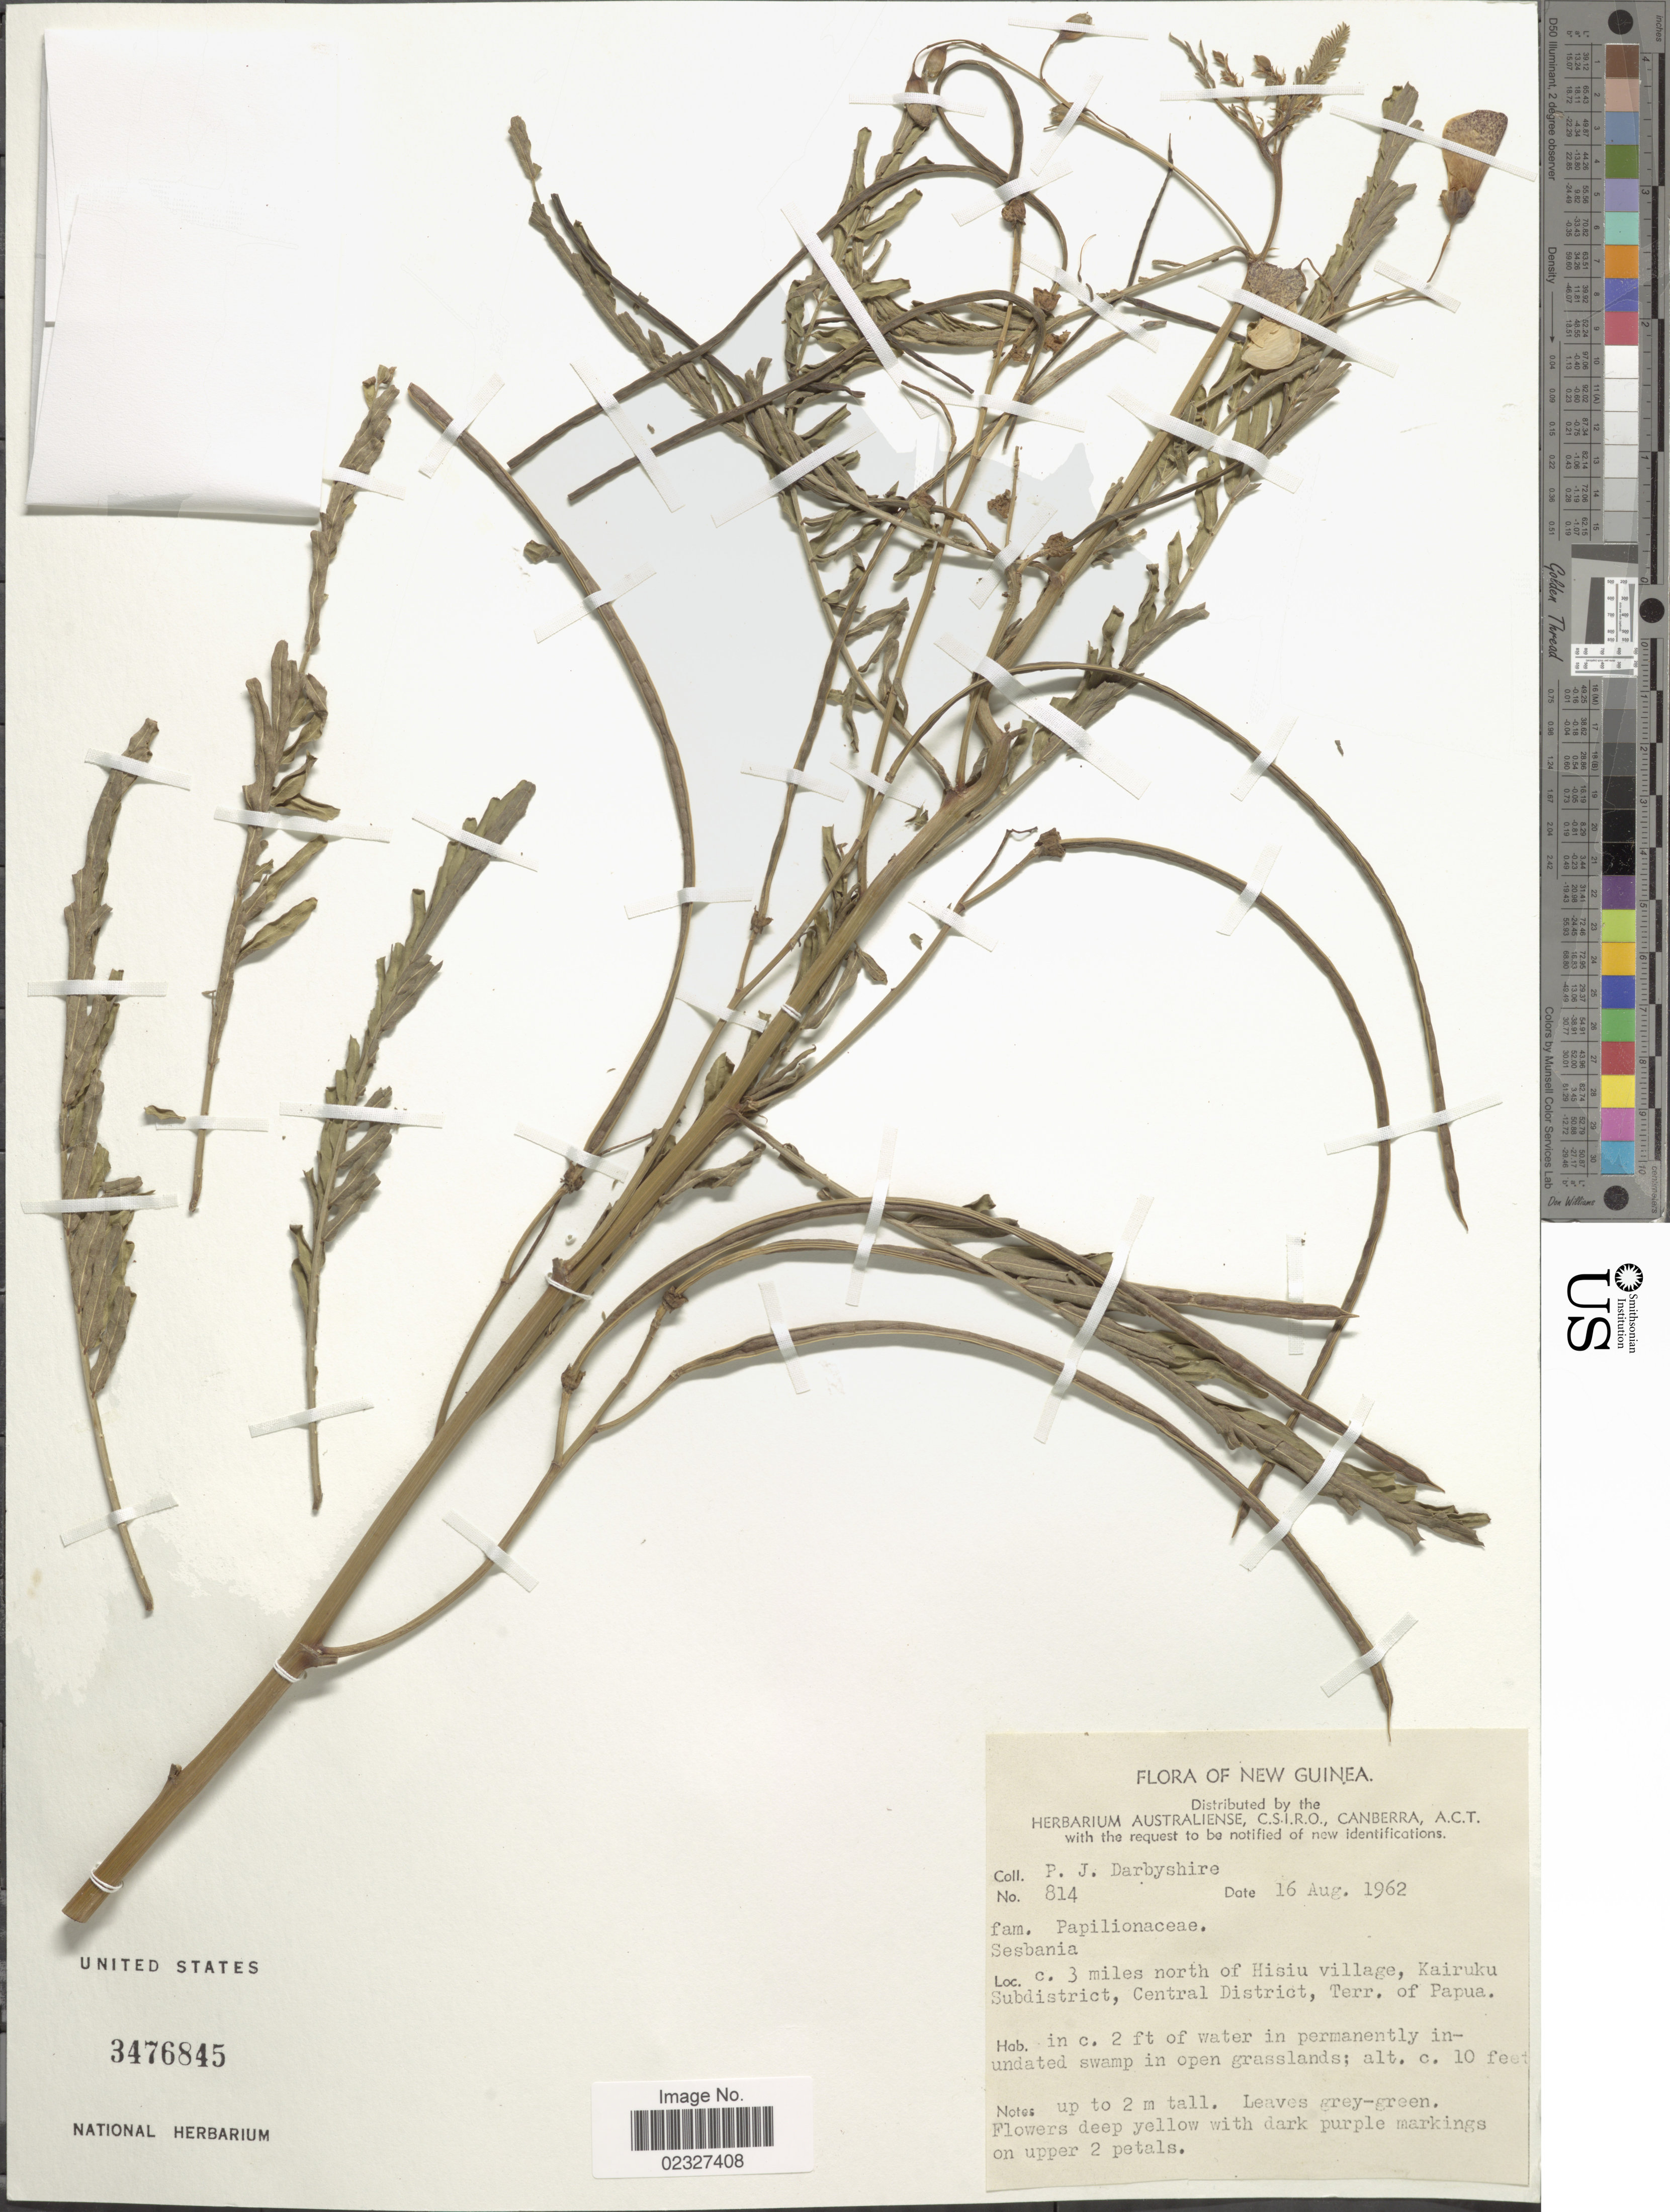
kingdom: Plantae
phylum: Tracheophyta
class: Magnoliopsida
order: Fabales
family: Fabaceae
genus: Sesbania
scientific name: Sesbania cannabina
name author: (Retz.) Poir.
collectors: P. Darbyshire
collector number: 814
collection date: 1962-08-16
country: Papua New Guinea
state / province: Central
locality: New Guinea, c. 3 miles north of Hisui village, Kairuku Subdistrict, Terr. of Papua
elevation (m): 3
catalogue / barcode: US 3476845